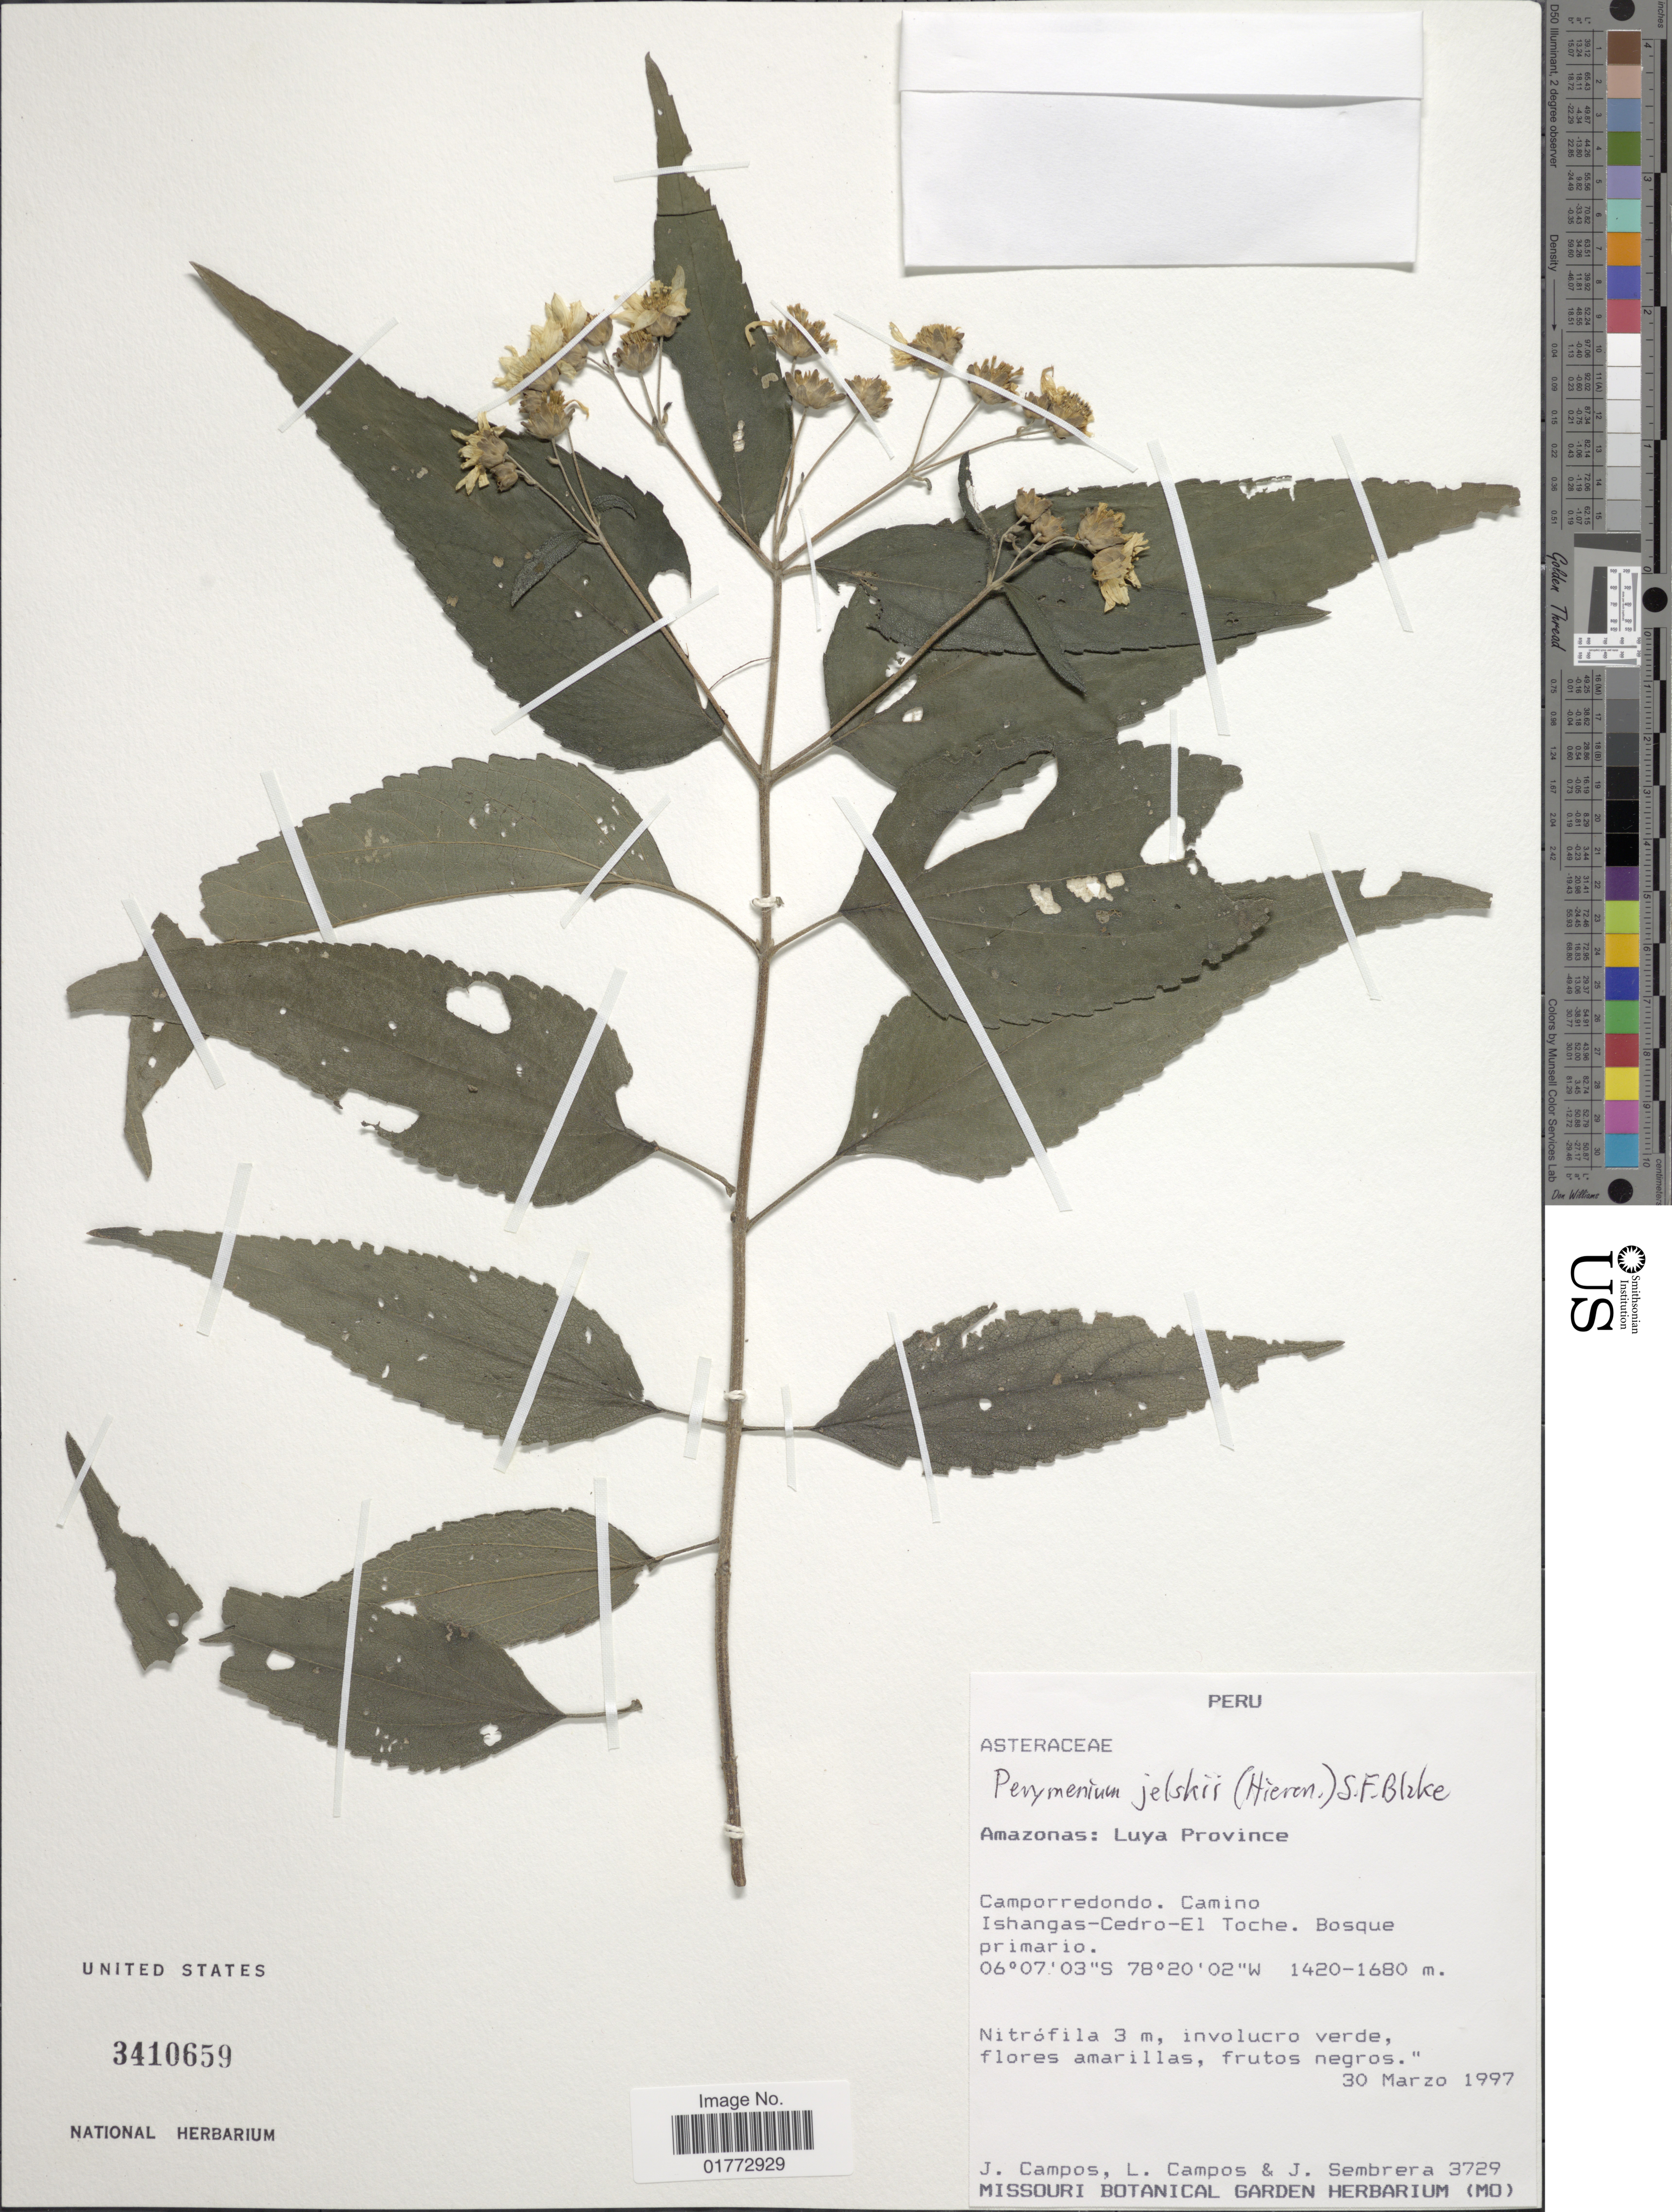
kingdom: Plantae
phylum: Tracheophyta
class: Magnoliopsida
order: Asterales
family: Asteraceae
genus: Perymenium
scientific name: Perymenium jelskii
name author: (Hieron.) S.F. Blake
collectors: J. Campos, L. Campos & J. Sembrera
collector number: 3729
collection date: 1997-03-30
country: Peru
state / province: Amazonas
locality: Luya Province, Camporrendondo. Camino Ishangas - Cedro - El Toche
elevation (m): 1420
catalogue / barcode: US 3410659